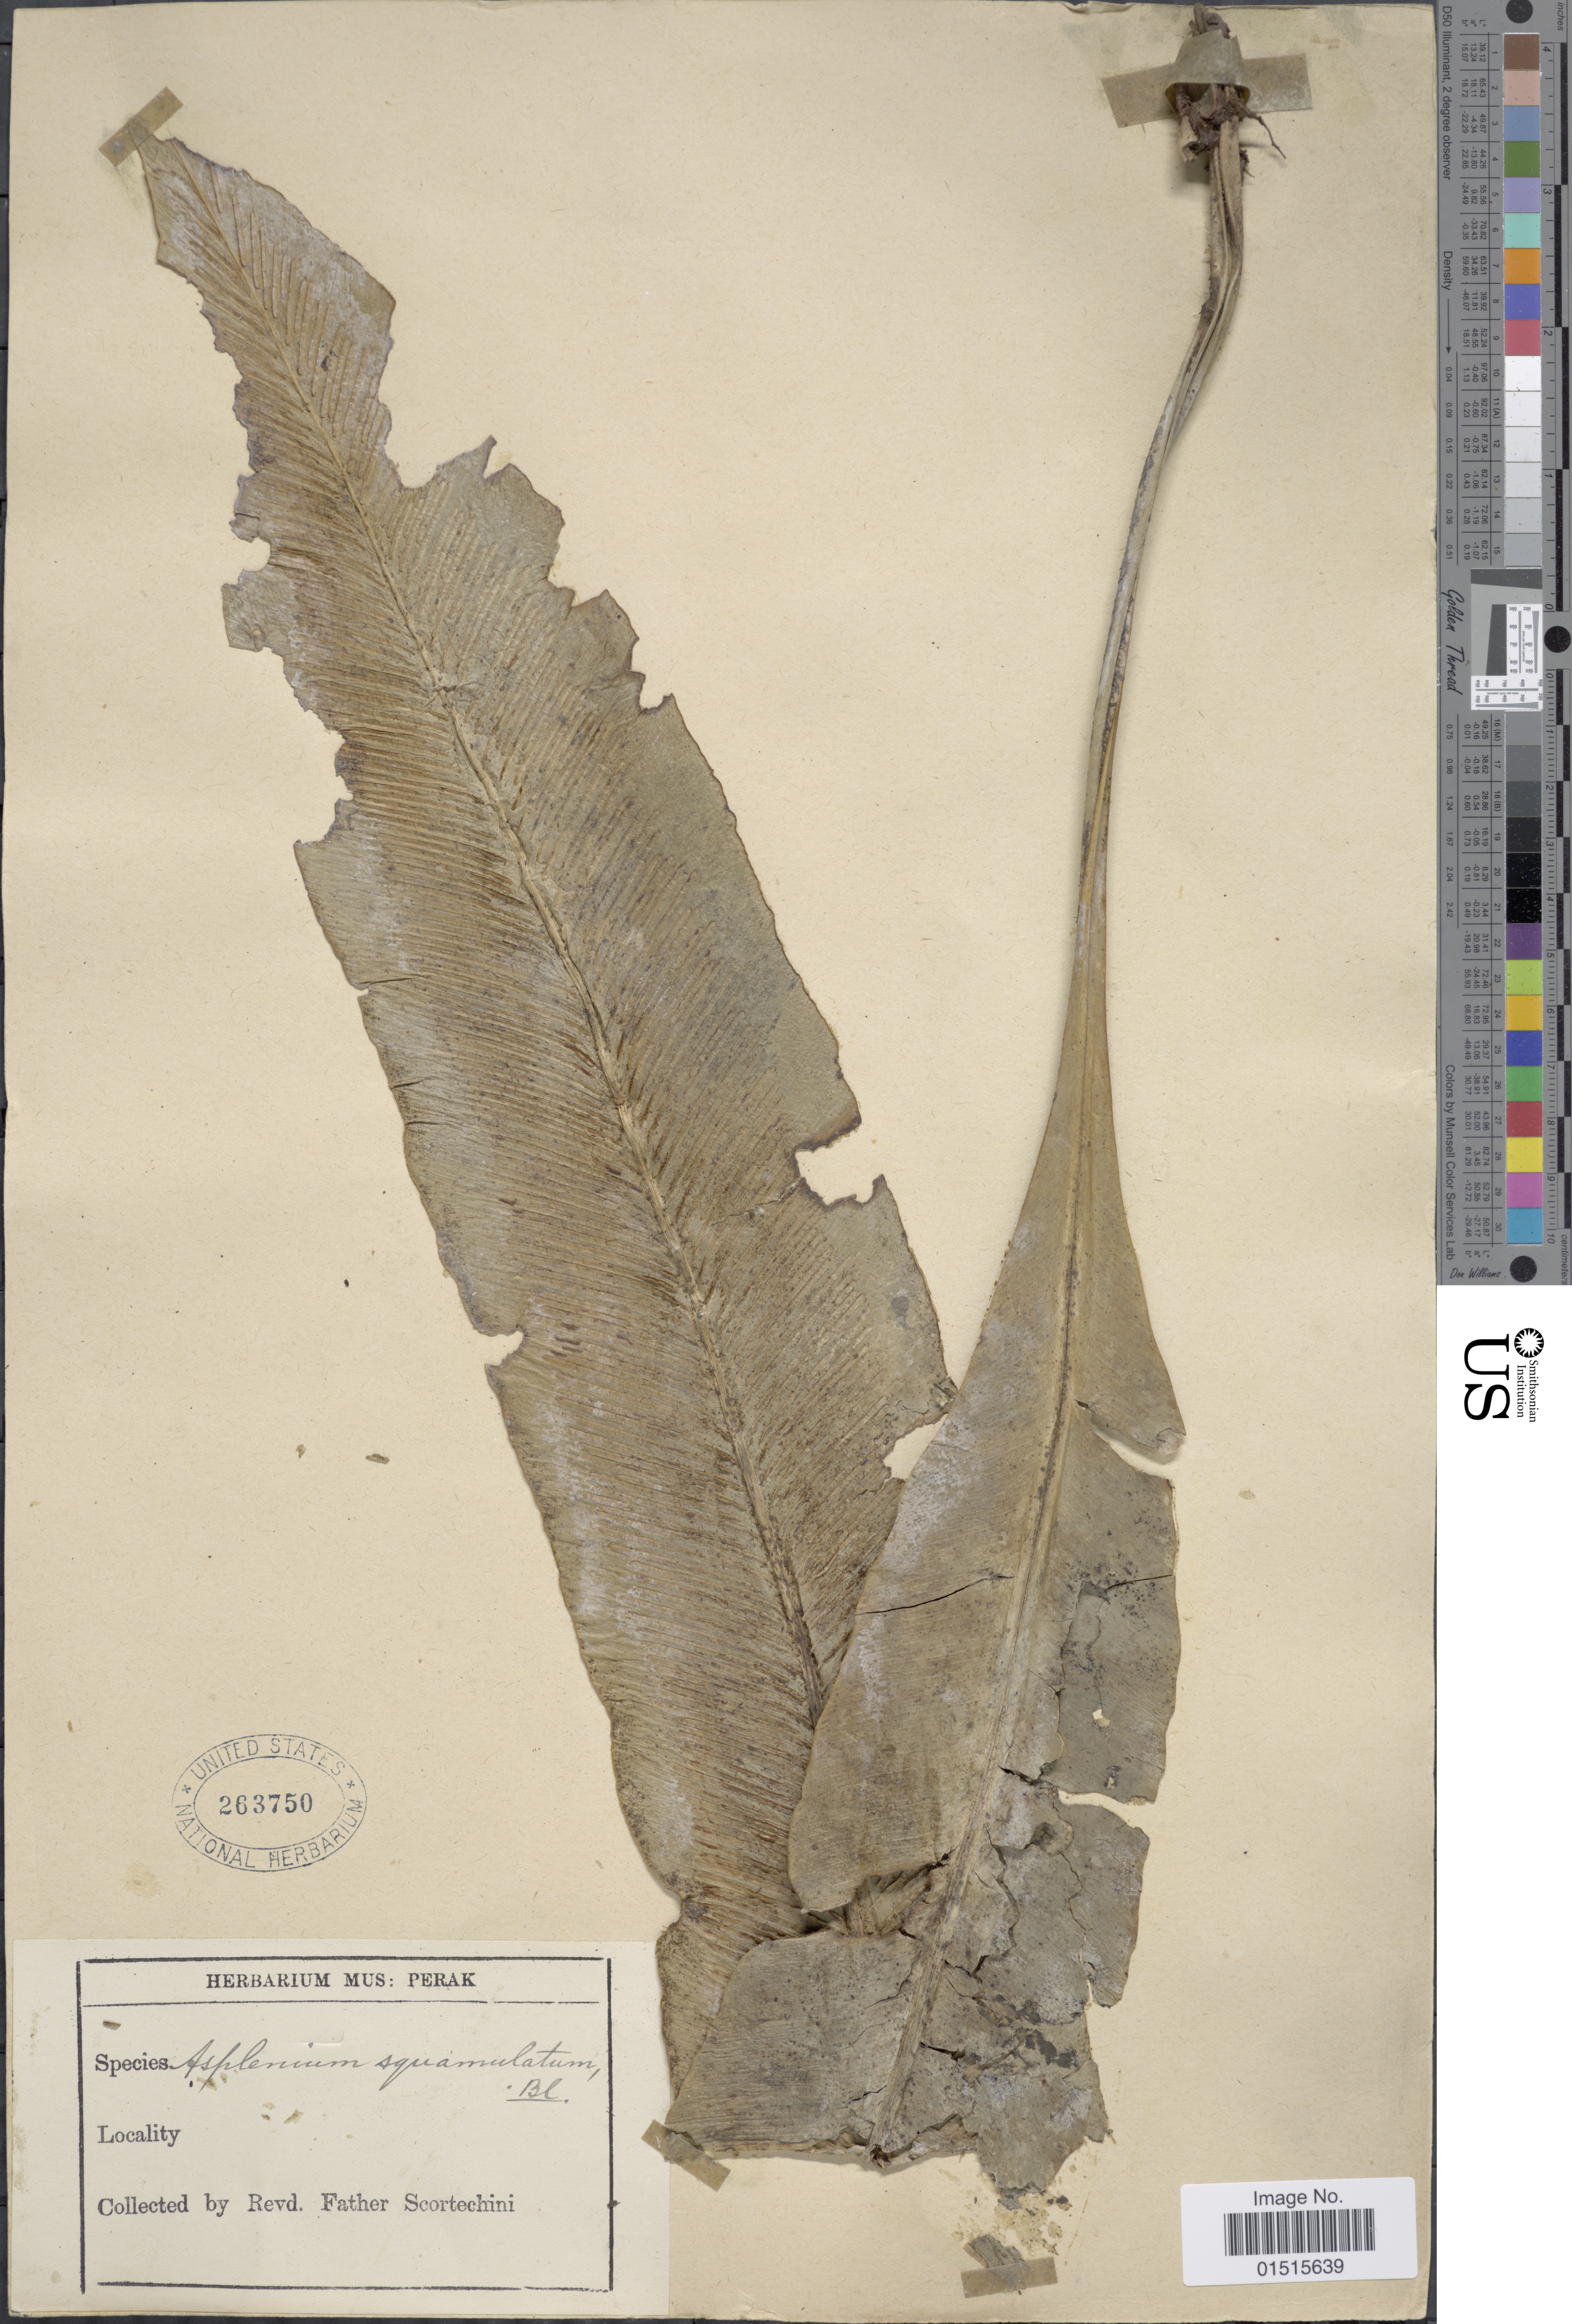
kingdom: Plantae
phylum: Tracheophyta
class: Polypodiopsida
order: Polypodiales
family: Aspleniaceae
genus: Asplenium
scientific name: Asplenium squamulatum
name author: Blume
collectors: Fr. Scortechini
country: Malaysia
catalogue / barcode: US 263750